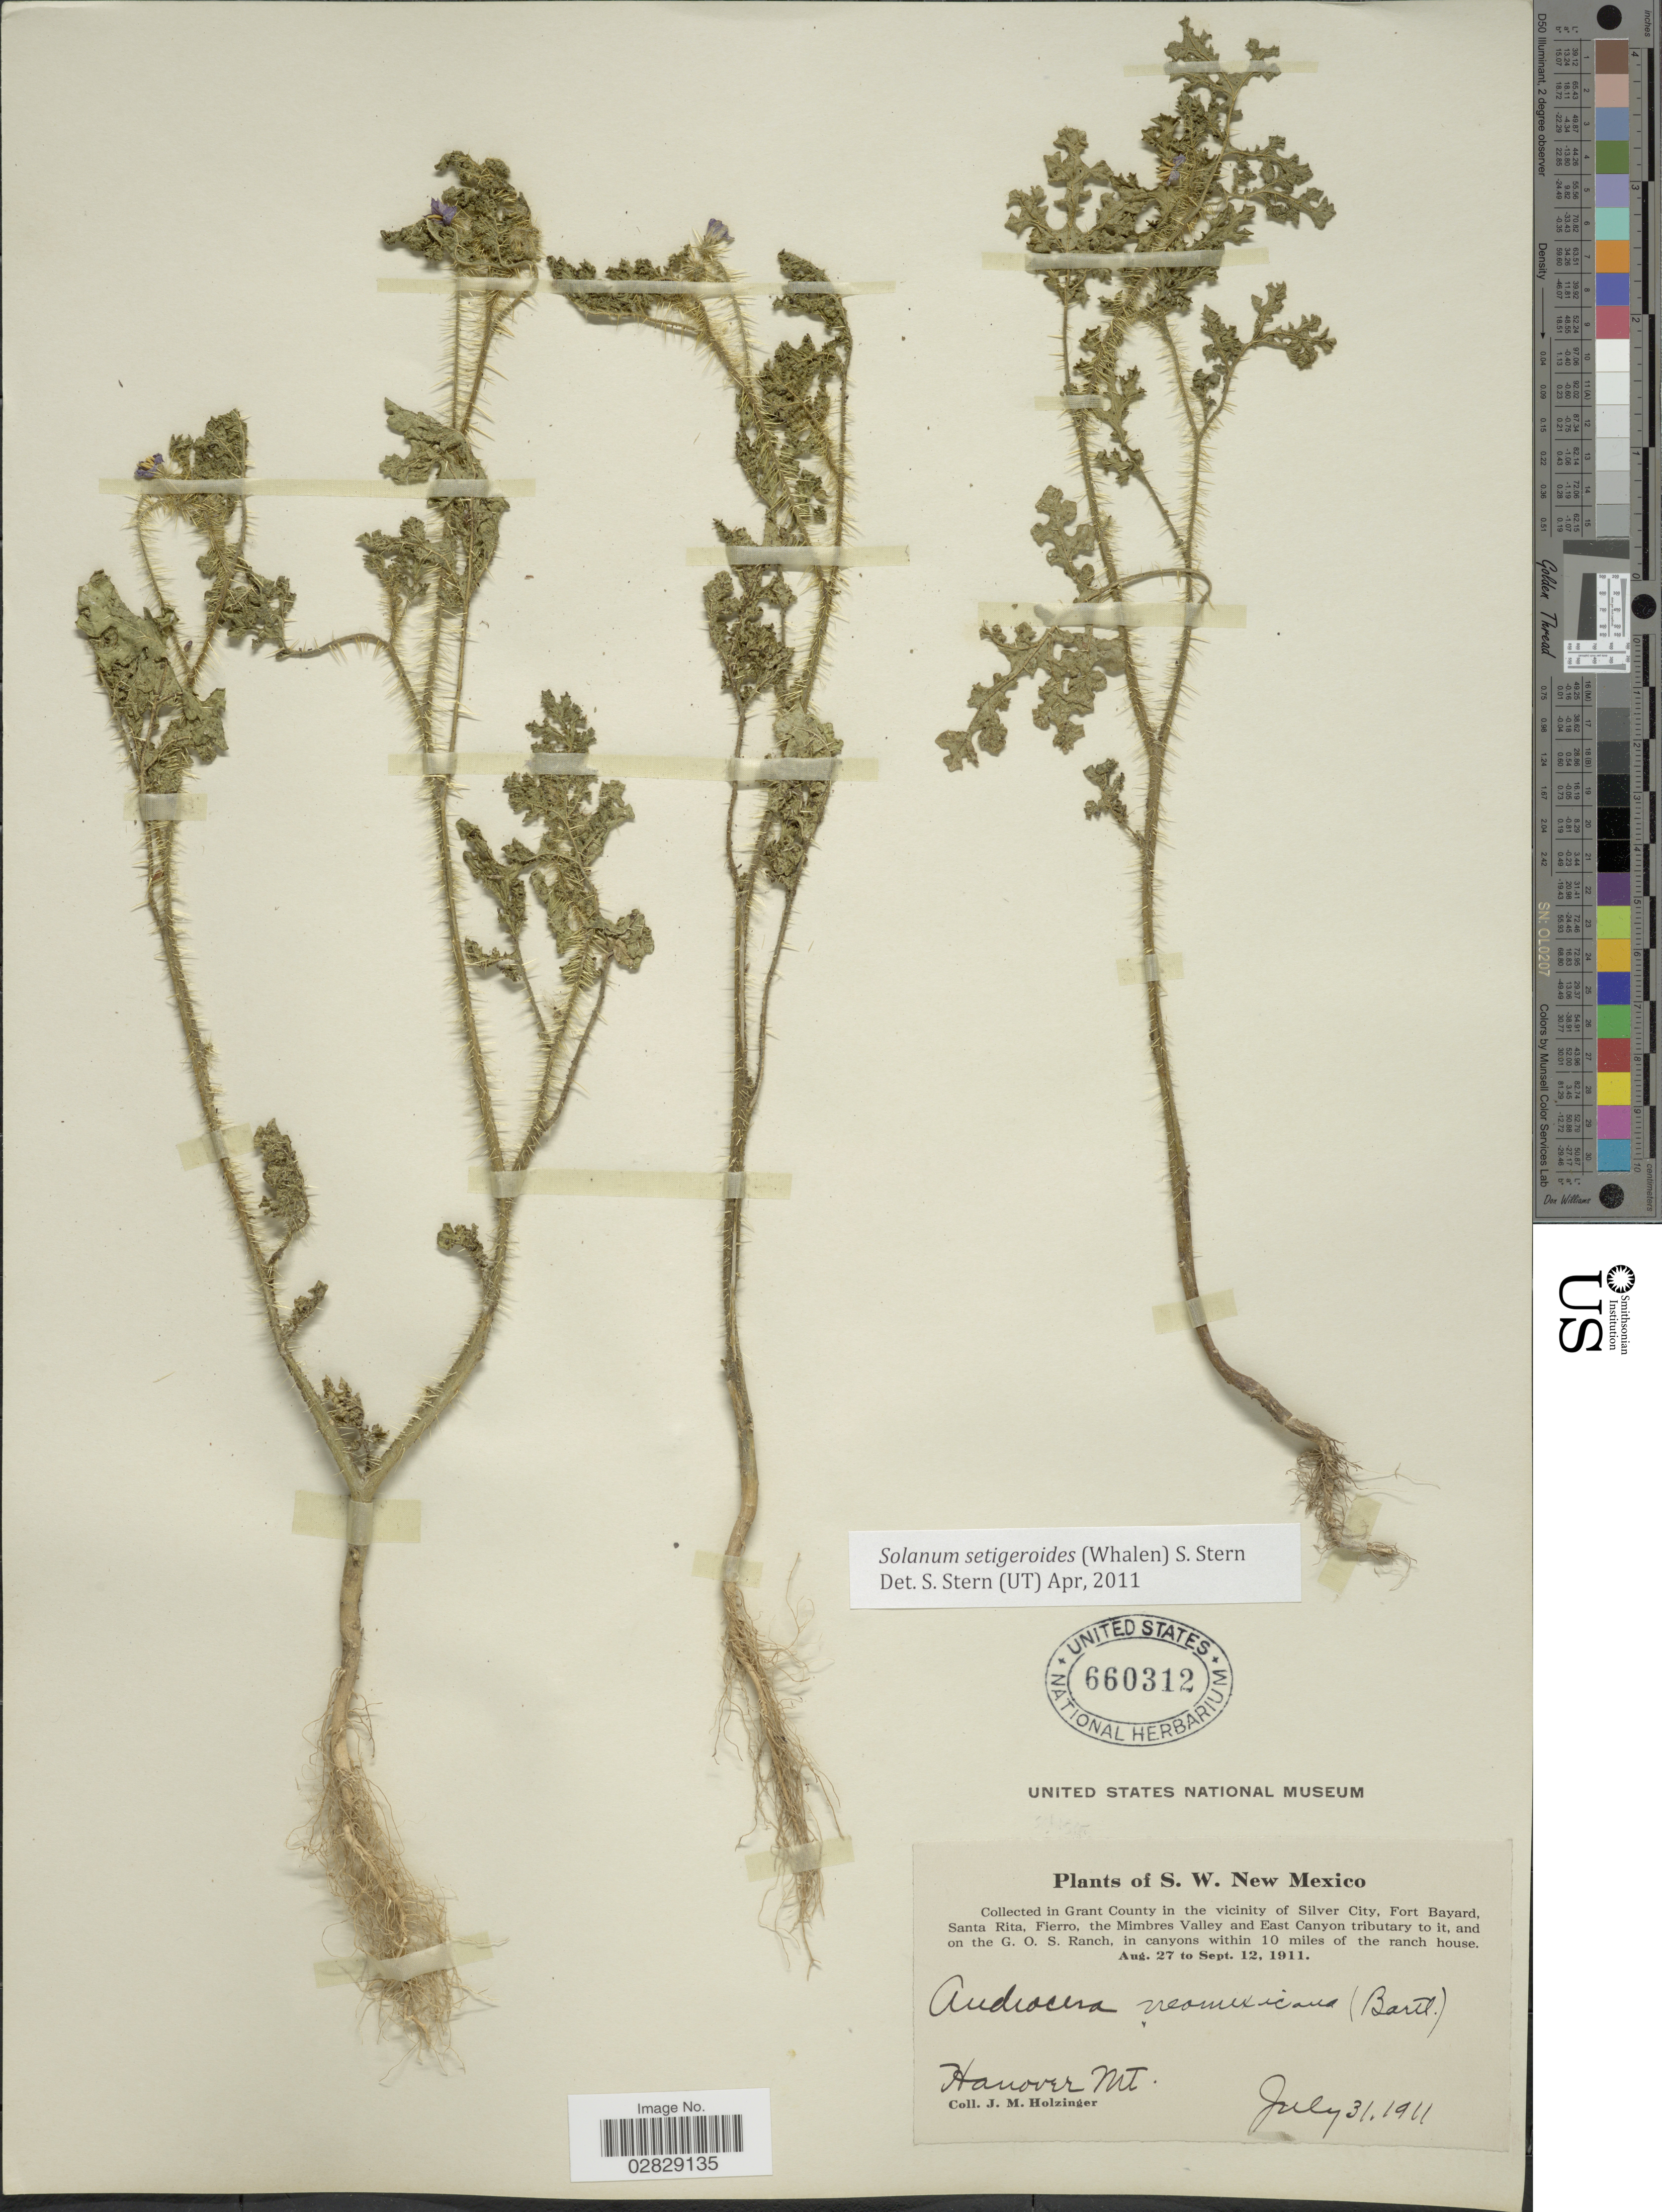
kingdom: Plantae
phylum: Tracheophyta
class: Magnoliopsida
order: Solanales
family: Solanaceae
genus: Solanum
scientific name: Solanum setigeroides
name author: (Whalen) S.R. Stern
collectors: J. M. Holzinger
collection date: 1911-07-31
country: United States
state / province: New Mexico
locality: S.W. New Mexico. In Grant County in the vicinity of Silver City, Fort Bayard, Santa Rita, Fierro, the Mimbres Valley and East Canyon tributary to it, and on the G.O.S. Ranch, in canyons within 10 miles of the ranch house. Hanover Mt.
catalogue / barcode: US 660312